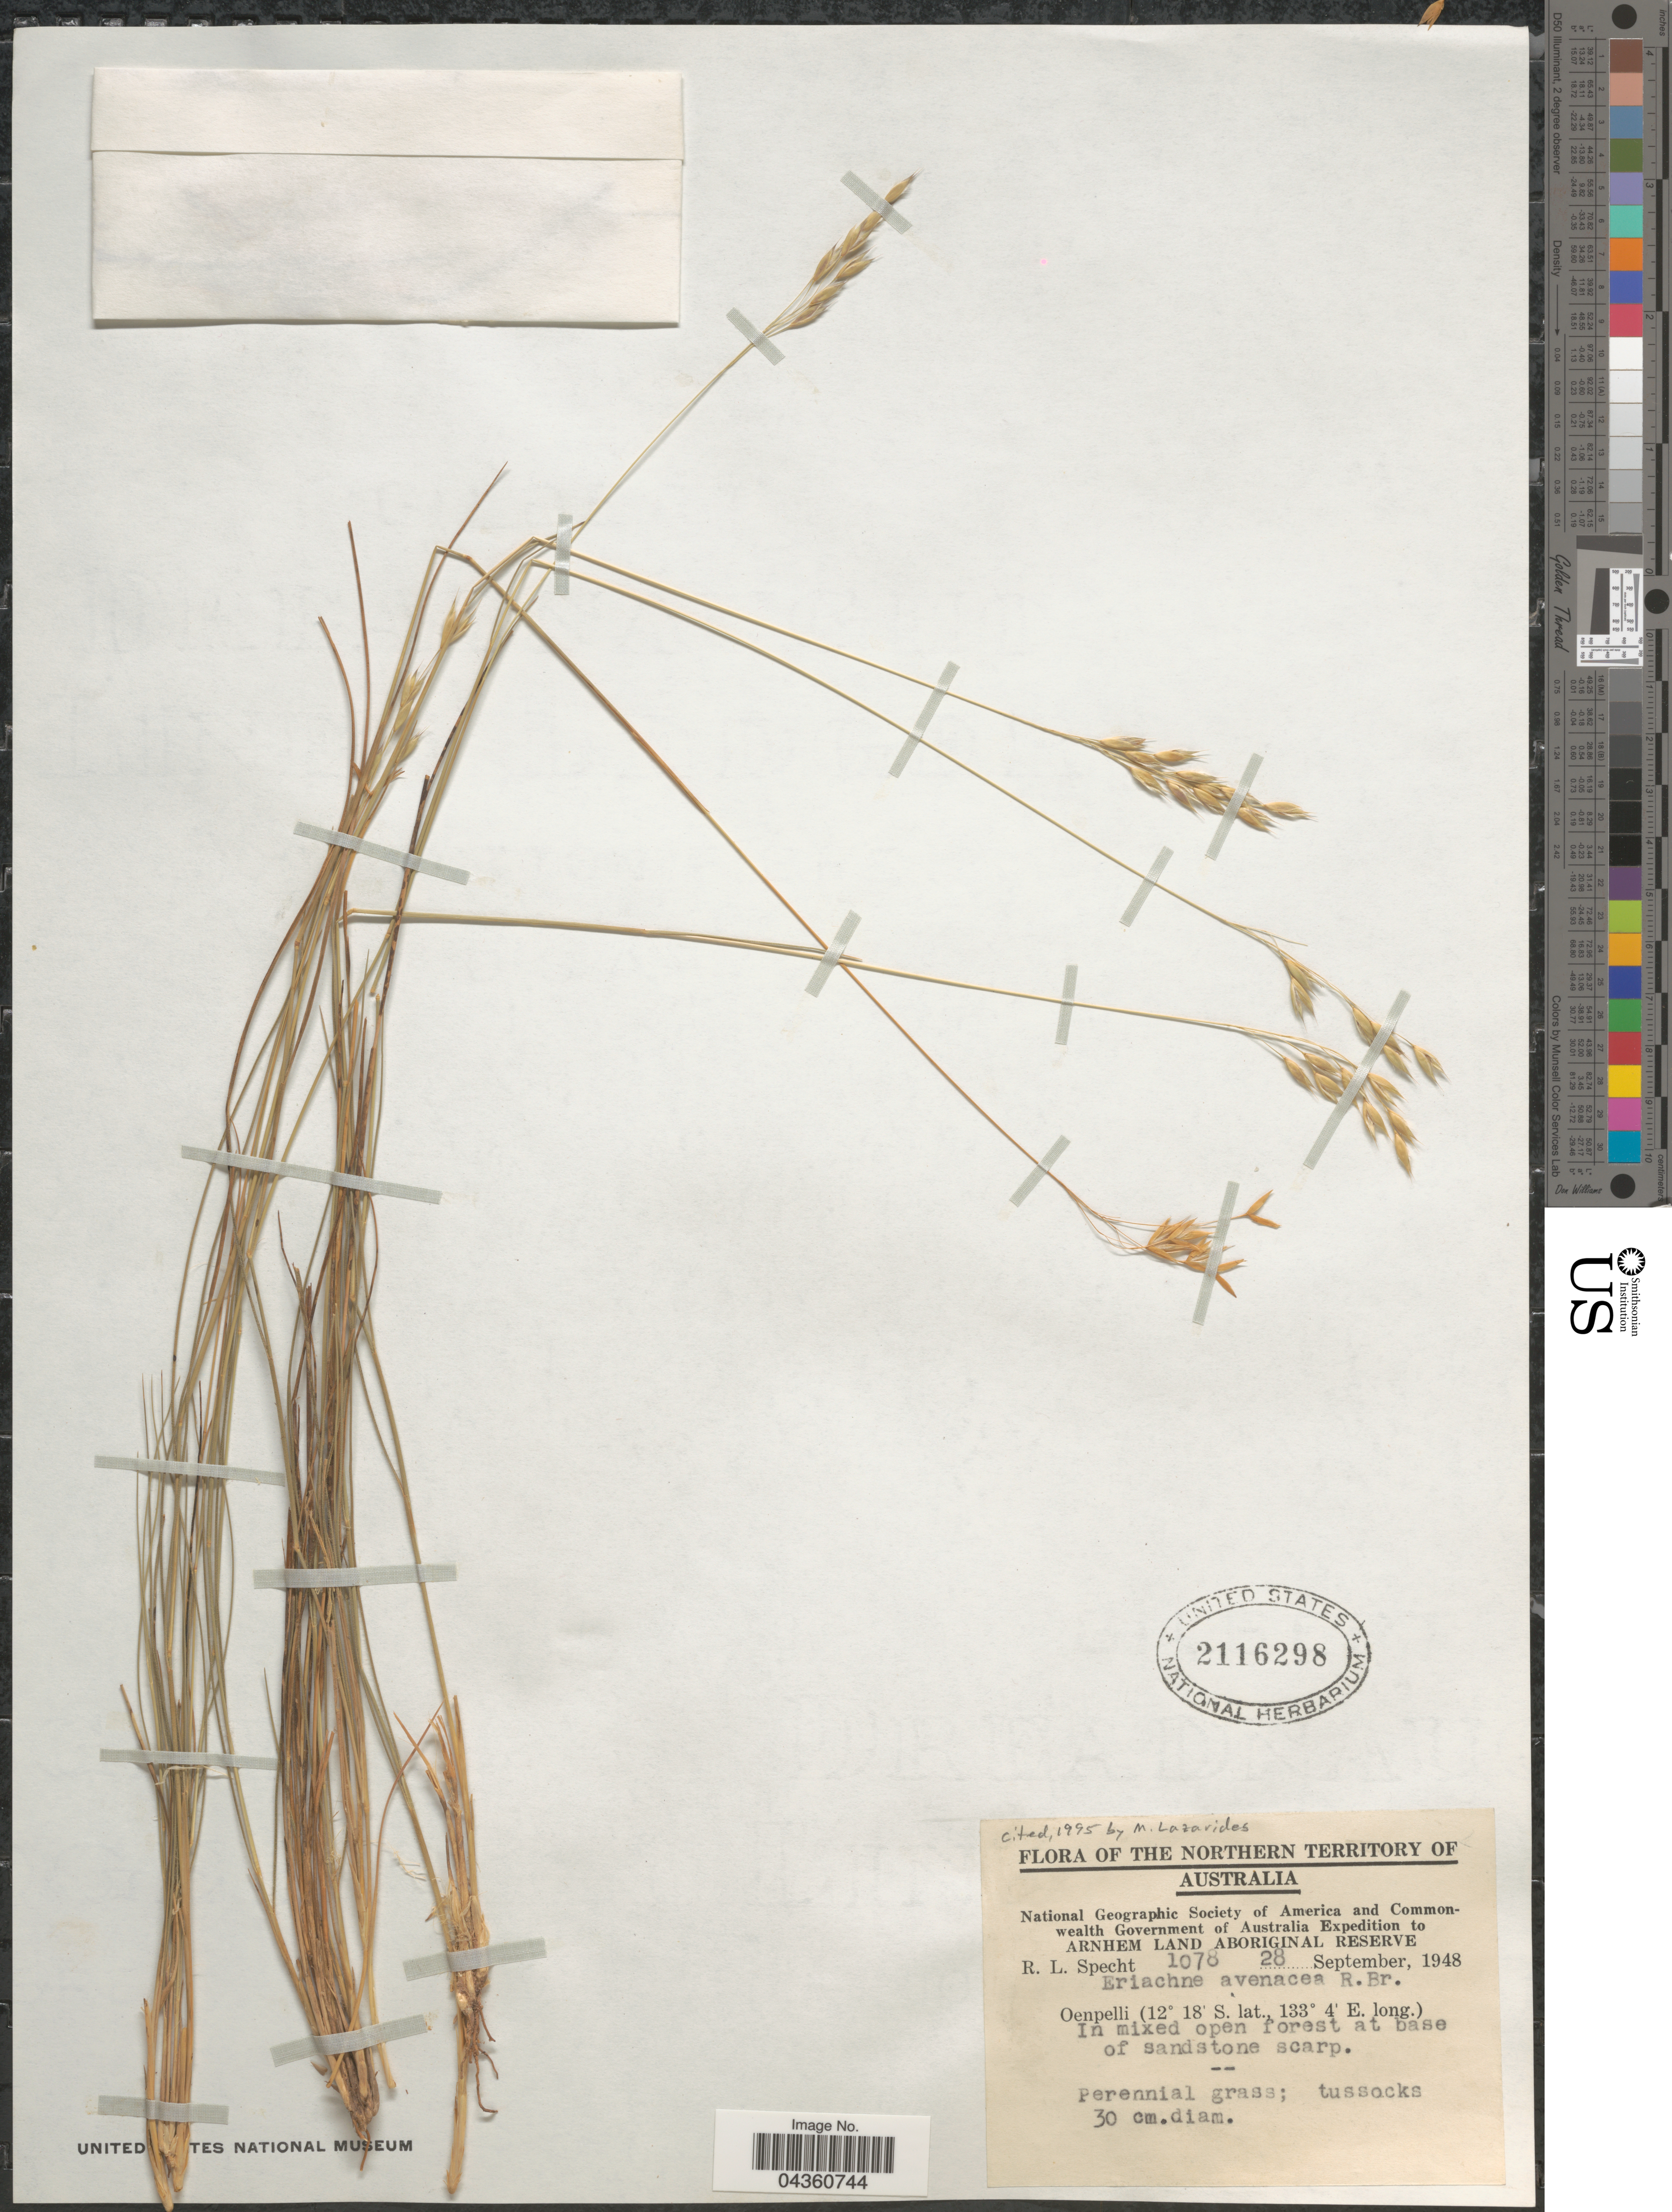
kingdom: Plantae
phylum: Tracheophyta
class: Liliopsida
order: Poales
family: Poaceae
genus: Eriachne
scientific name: Eriachne avenacea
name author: R. Br.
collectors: R. L. Specht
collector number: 1078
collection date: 1948-09-28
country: Australia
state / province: Northern Territory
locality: National Geographic Society of America and Commonwealth Government of Australia Expedition to Arnhem Land Aboriginal Reserve. Oenpelli. In mixed open forest at base of sandstone scarp.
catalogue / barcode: US 2116298